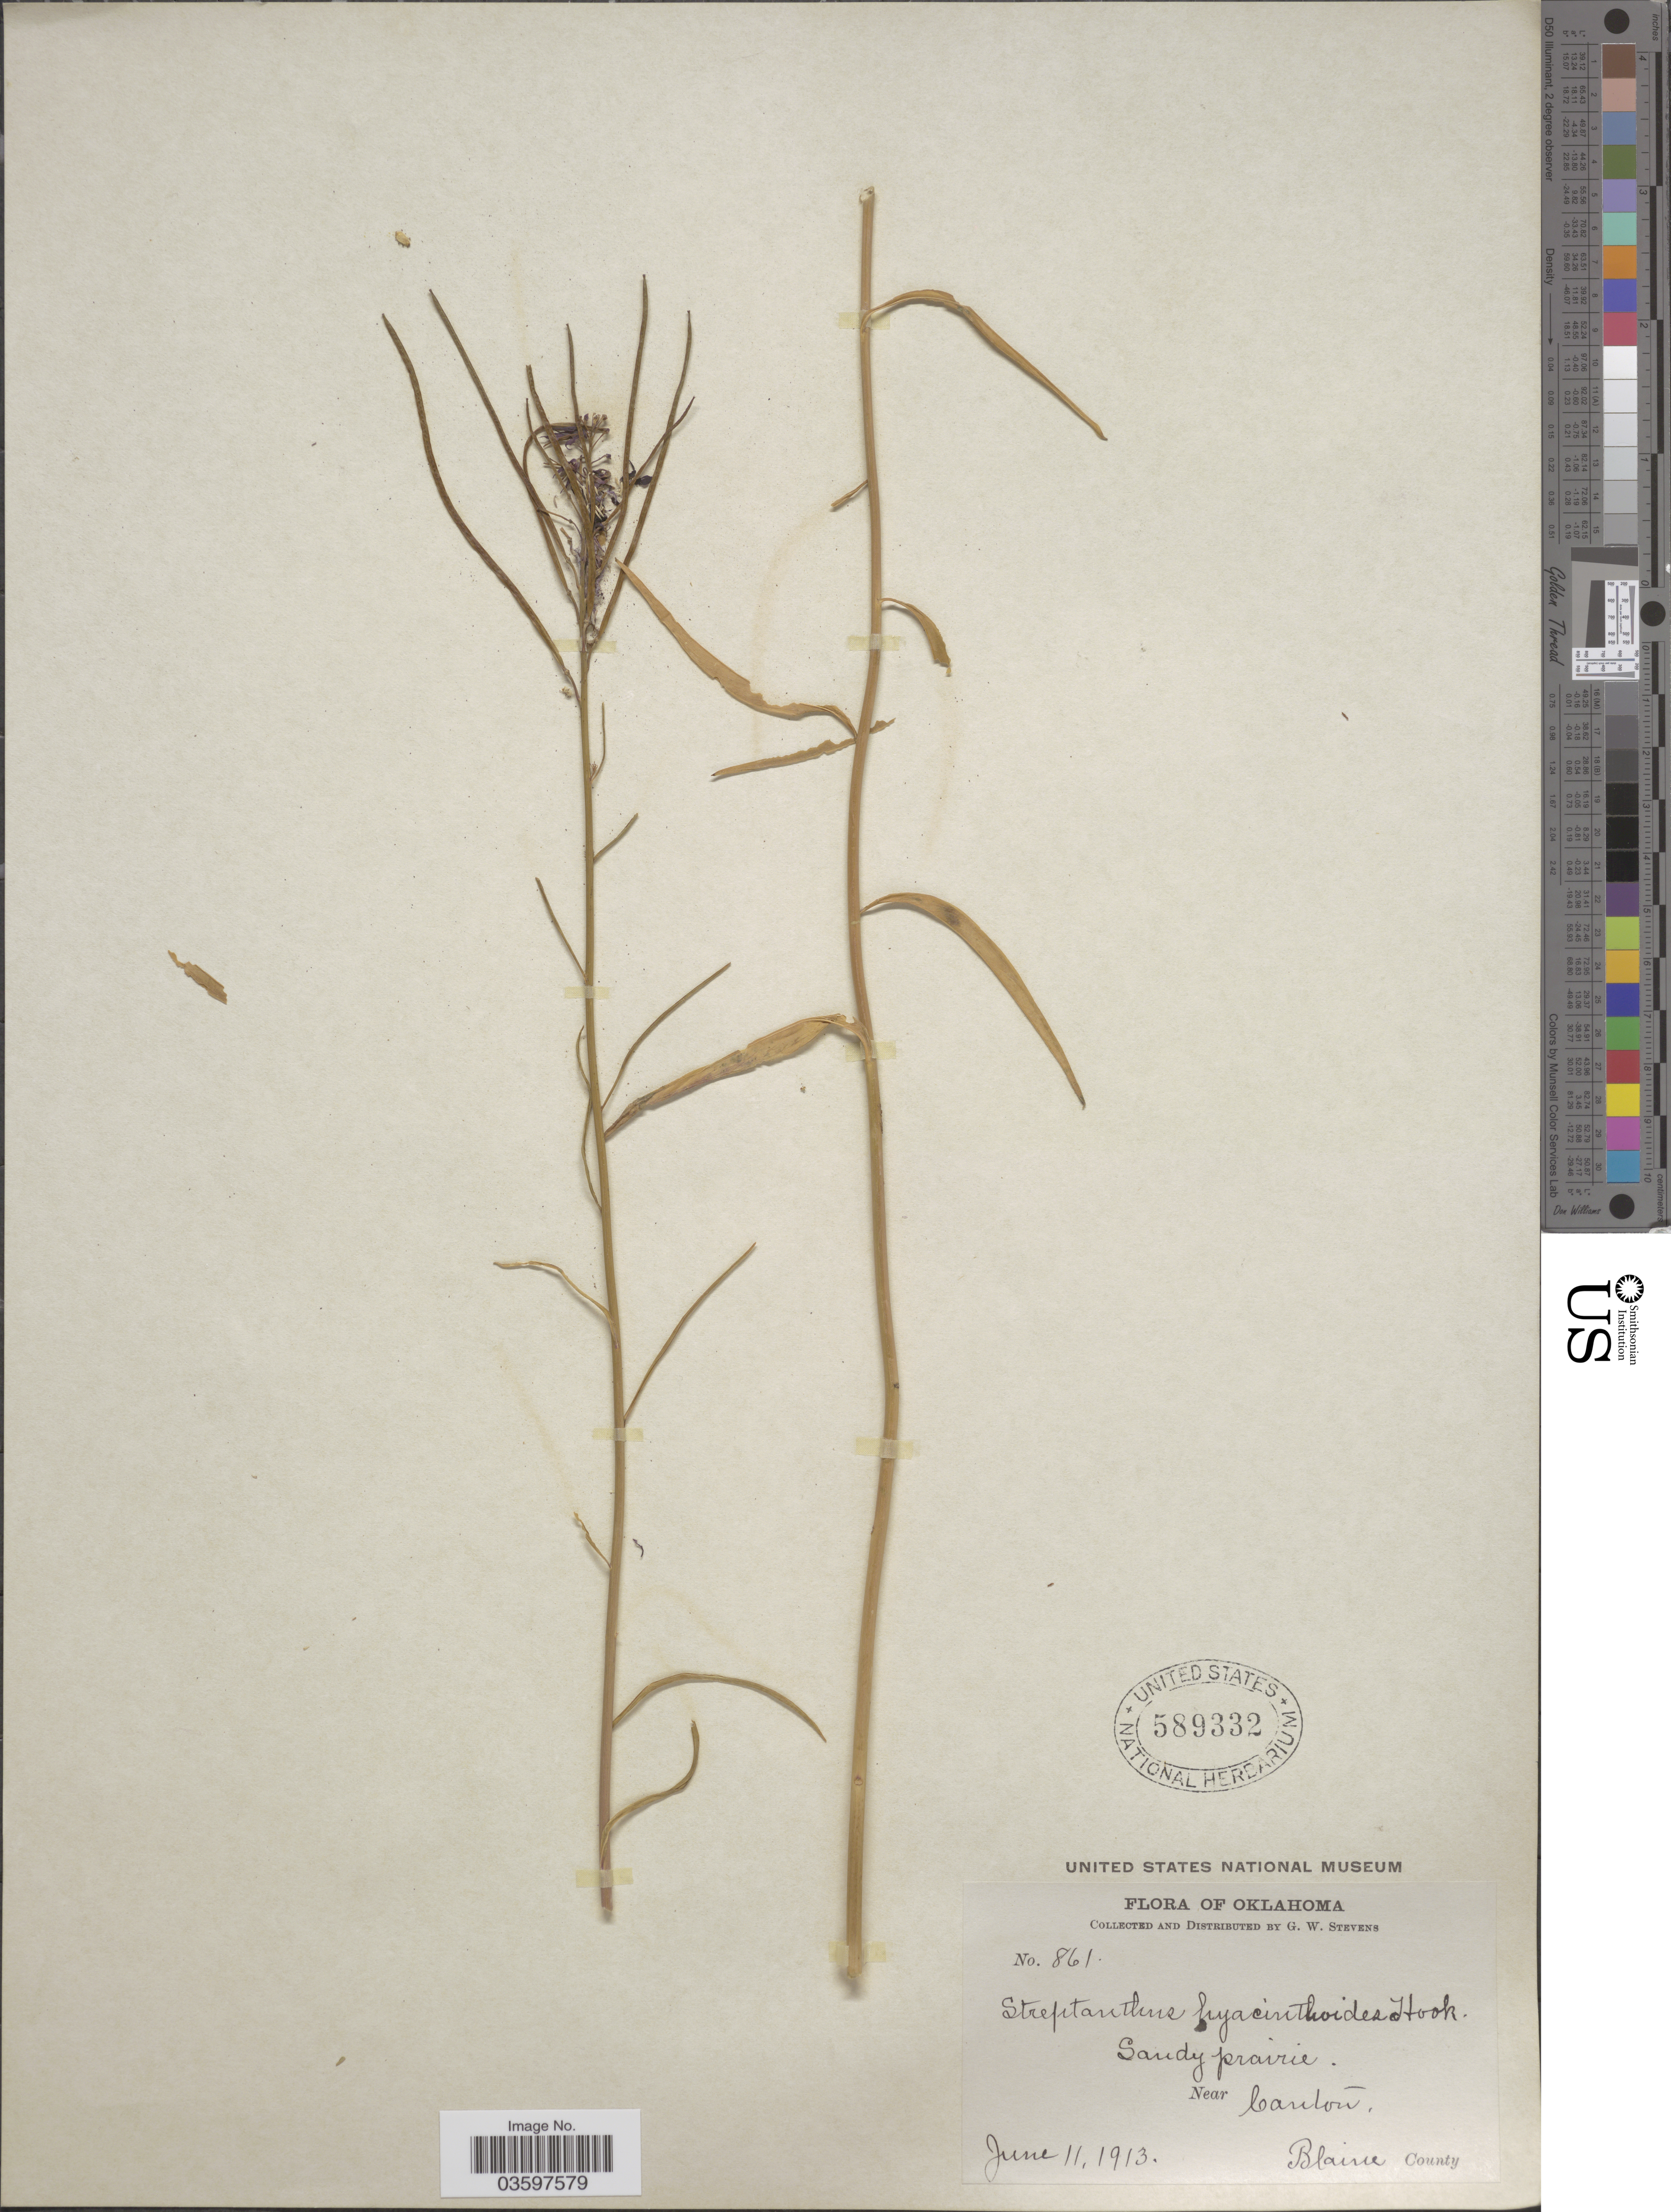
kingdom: Plantae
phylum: Tracheophyta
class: Magnoliopsida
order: Brassicales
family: Brassicaceae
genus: Streptanthus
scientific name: Streptanthus hyacinthoides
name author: Hook.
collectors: G. W. Stevens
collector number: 861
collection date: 1913-06-11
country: United States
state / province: Oklahoma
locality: Near Canton. Blaine County.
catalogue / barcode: US 589332